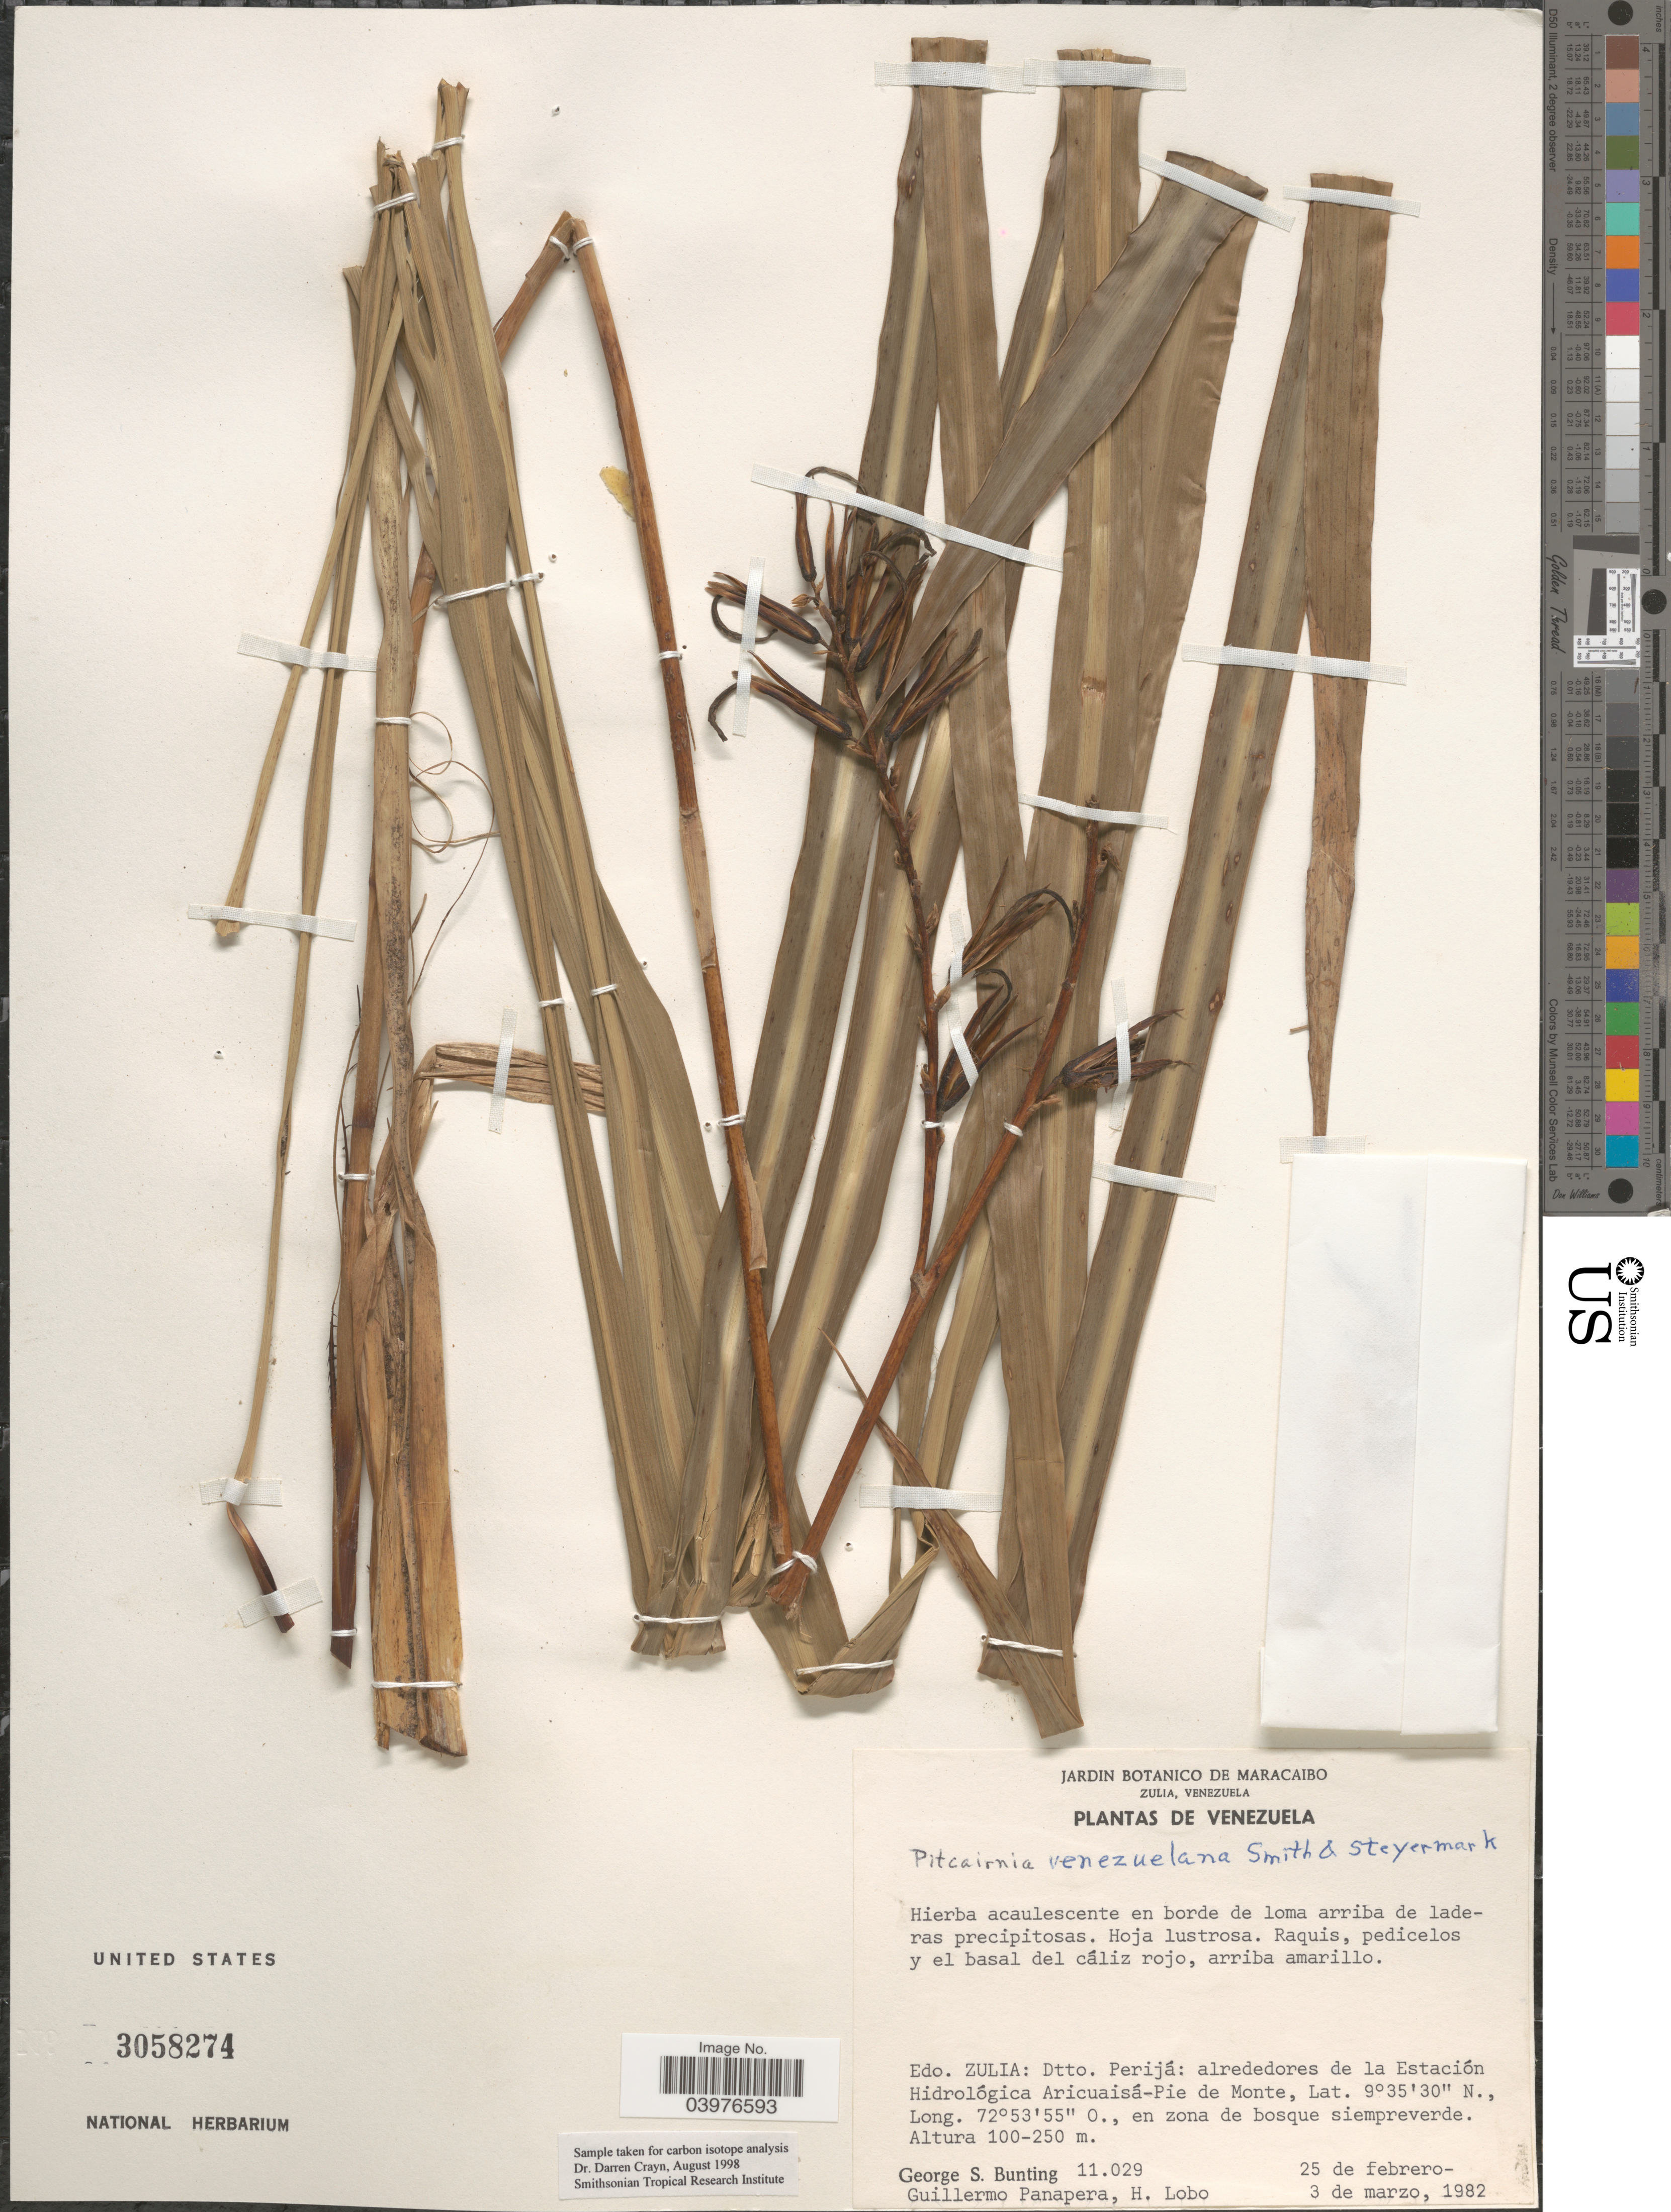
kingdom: Plantae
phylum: Tracheophyta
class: Liliopsida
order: Poales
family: Bromeliaceae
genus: Pitcairnia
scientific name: Pitcairnia venezuelana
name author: L.B. Sm. & Steyerm.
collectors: G. S. Bunting, G. Panapera & H. Lobo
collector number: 11029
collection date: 1982-02-25/1982-03-03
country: Venezuela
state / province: Zulia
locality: Dtto. Perijá: alrededores de la Estación Hidrológica Aricuaisá-Pie de Monte.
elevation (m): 100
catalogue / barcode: US 3058274